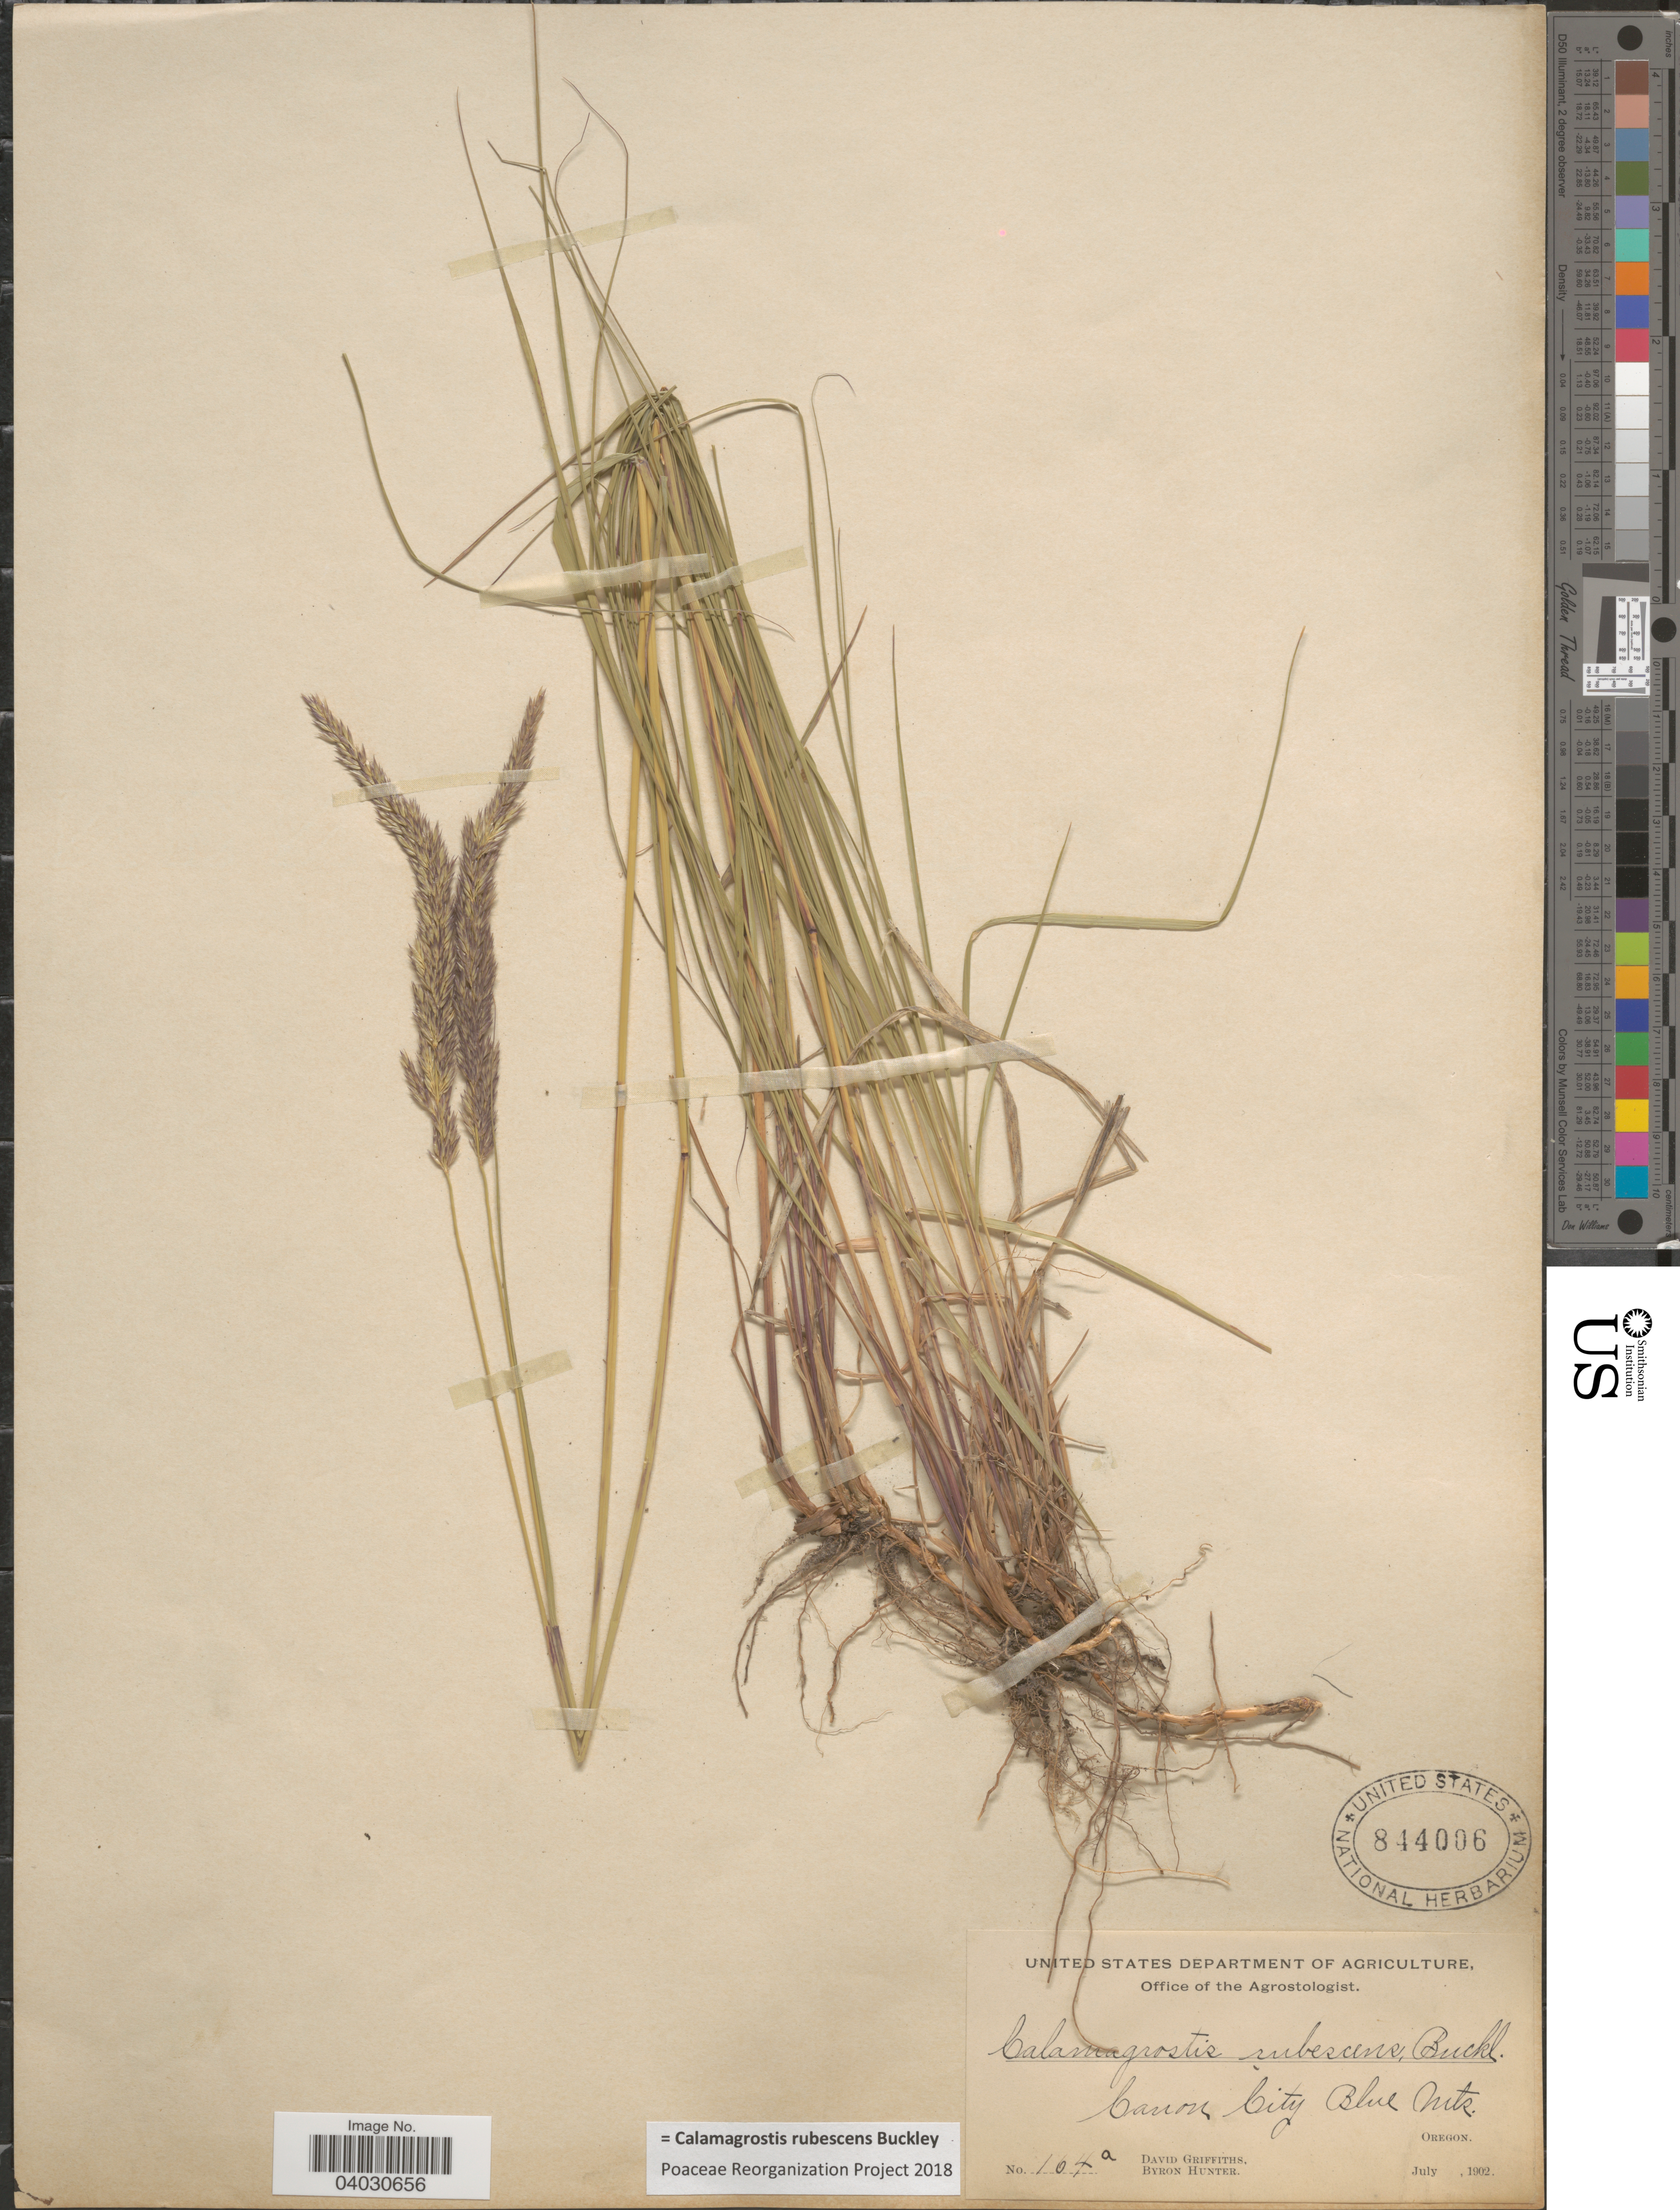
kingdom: Plantae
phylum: Tracheophyta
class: Liliopsida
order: Poales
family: Poaceae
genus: Calamagrostis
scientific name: Calamagrostis rubescens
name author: Buckley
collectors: D. Griffiths & B. Hunter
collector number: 164a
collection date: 1902-07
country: United States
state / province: Oregon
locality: Canon City Blue Mts.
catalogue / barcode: US 844006